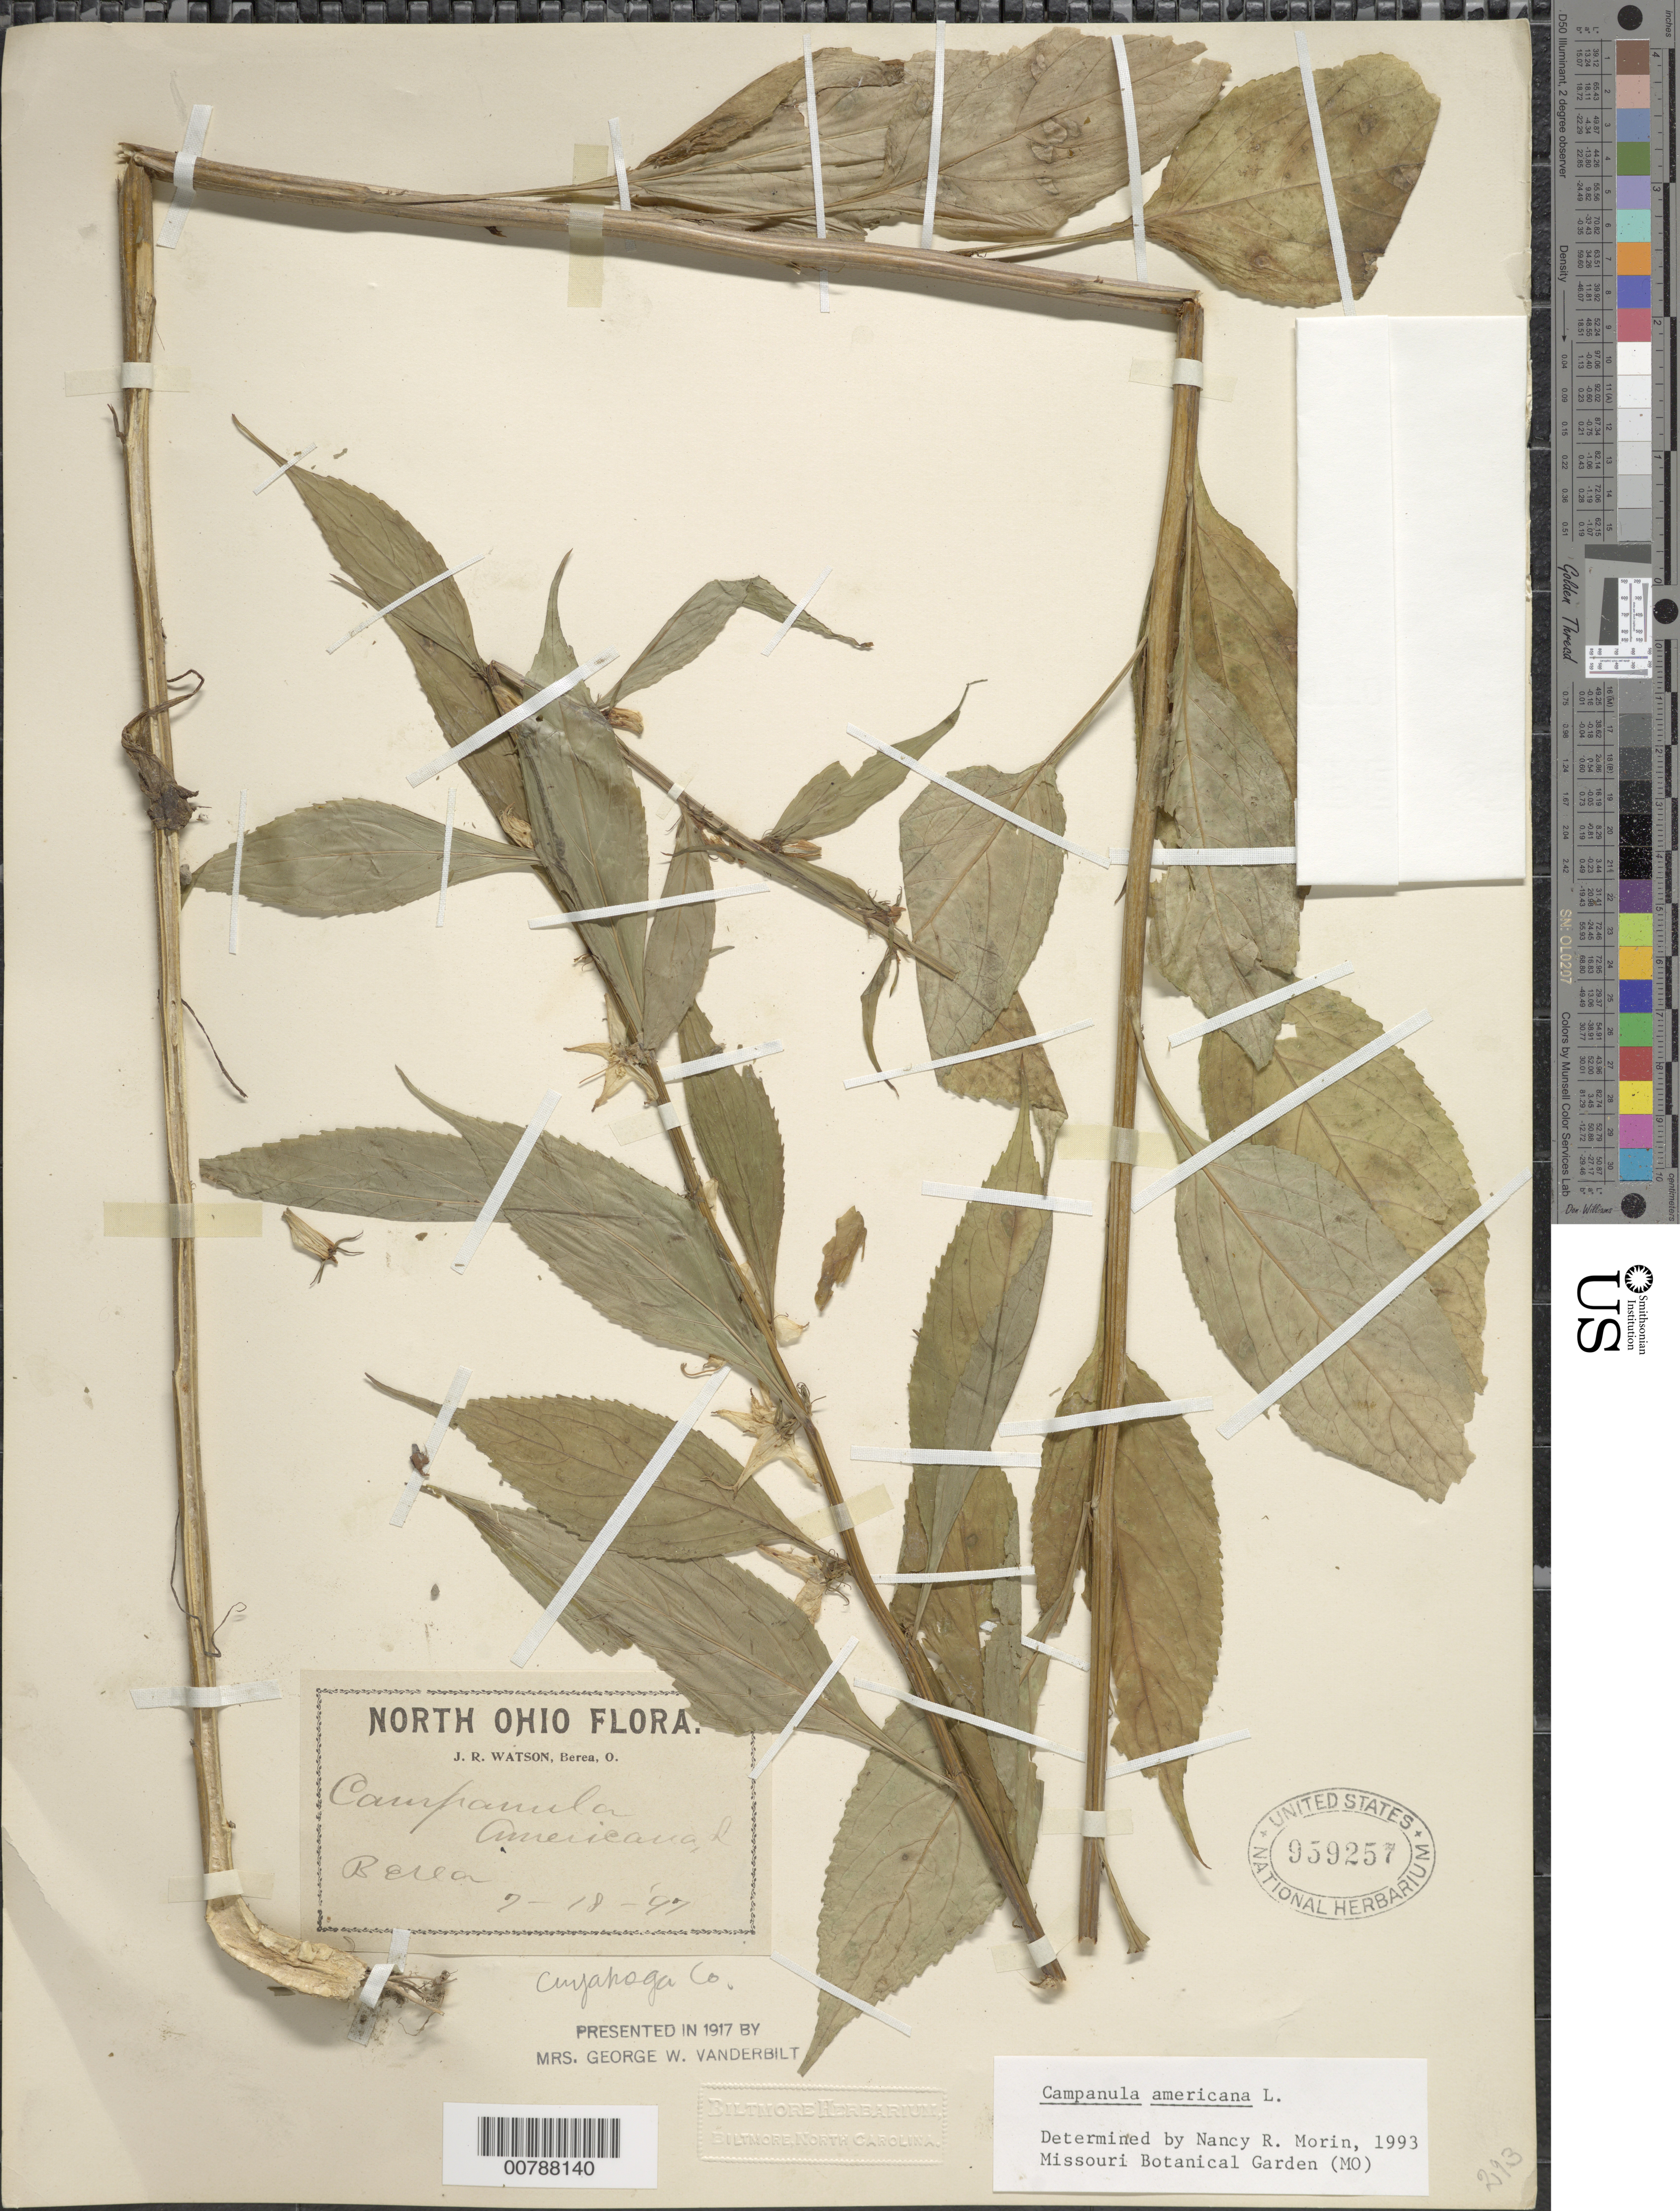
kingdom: Plantae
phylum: Tracheophyta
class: Magnoliopsida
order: Asterales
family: Campanulaceae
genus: Campanula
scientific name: Campanula americana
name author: L.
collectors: J. R. Watson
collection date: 1897-07-18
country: United States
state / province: Ohio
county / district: Cuyahoga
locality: Berea.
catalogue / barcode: US 959257